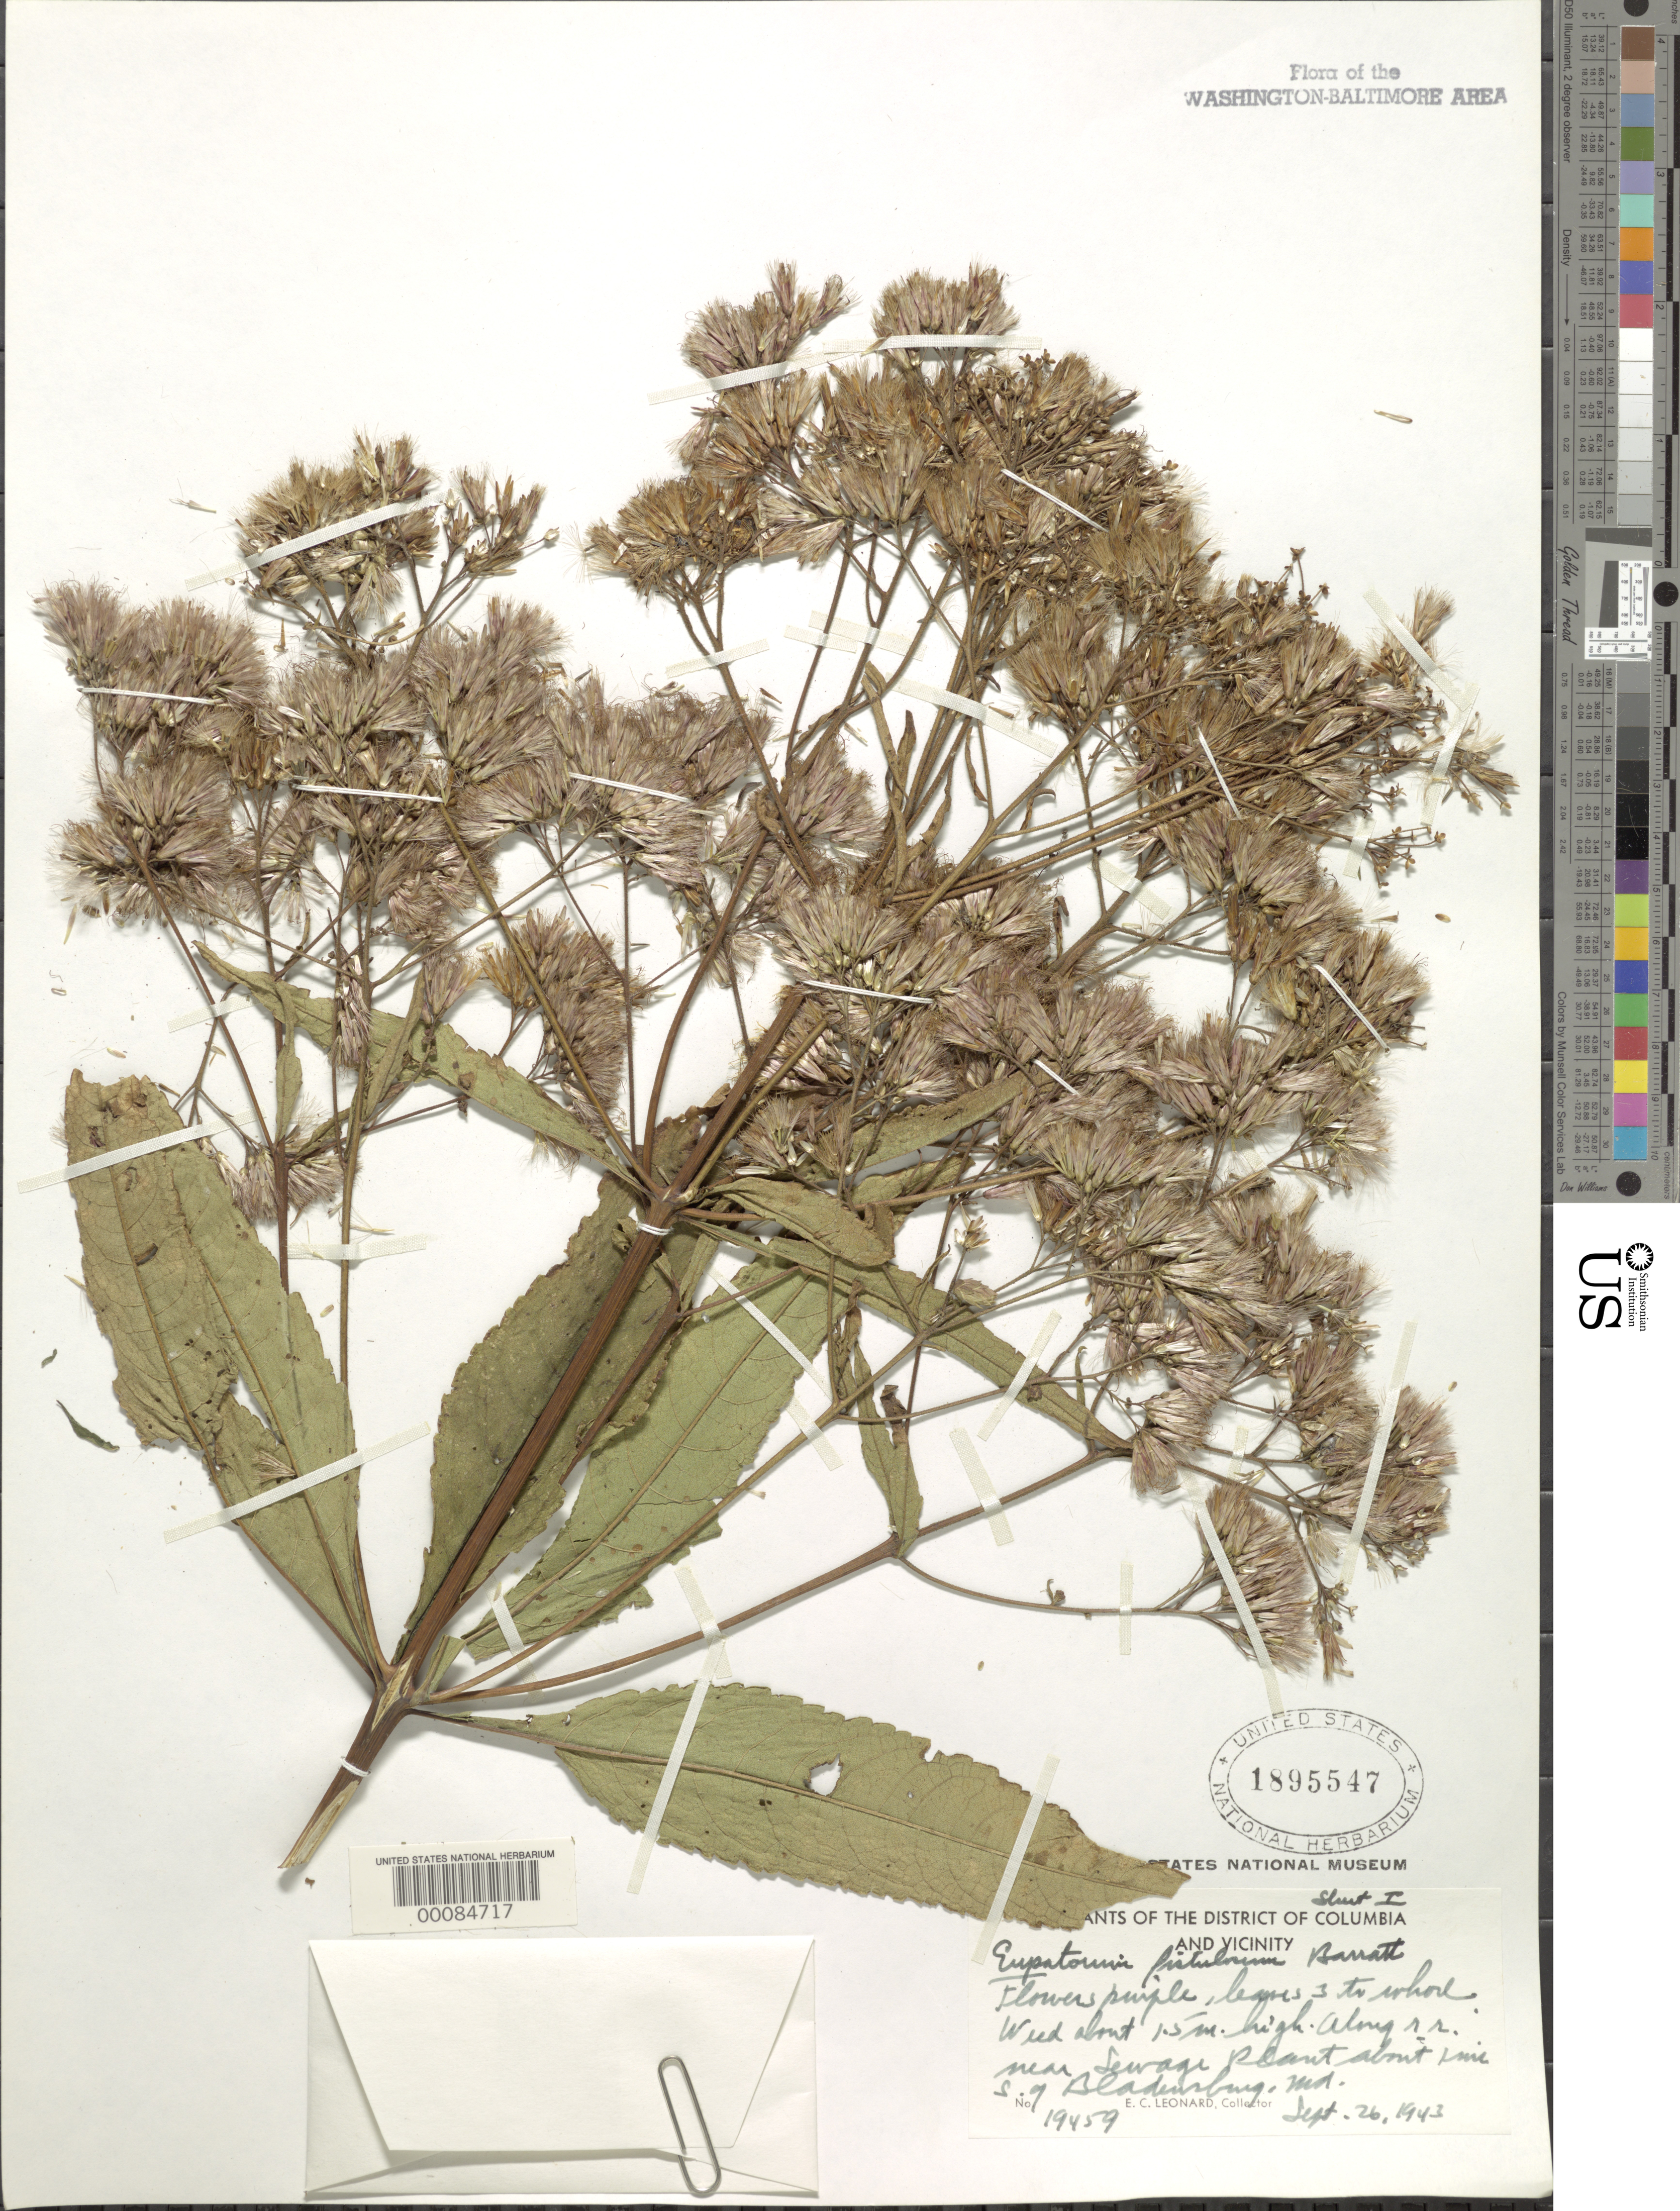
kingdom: Plantae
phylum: Tracheophyta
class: Magnoliopsida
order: Asterales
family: Asteraceae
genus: Eupatorium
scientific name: Eupatorium fistulosum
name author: Barratt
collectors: E. C. Leonard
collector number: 19459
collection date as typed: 26 Sep 1943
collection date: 1943-09-26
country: United States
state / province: Maryland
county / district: Prince George's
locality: South of Bladensburg along Railroad near Sewage Plant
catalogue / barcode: US 1895547